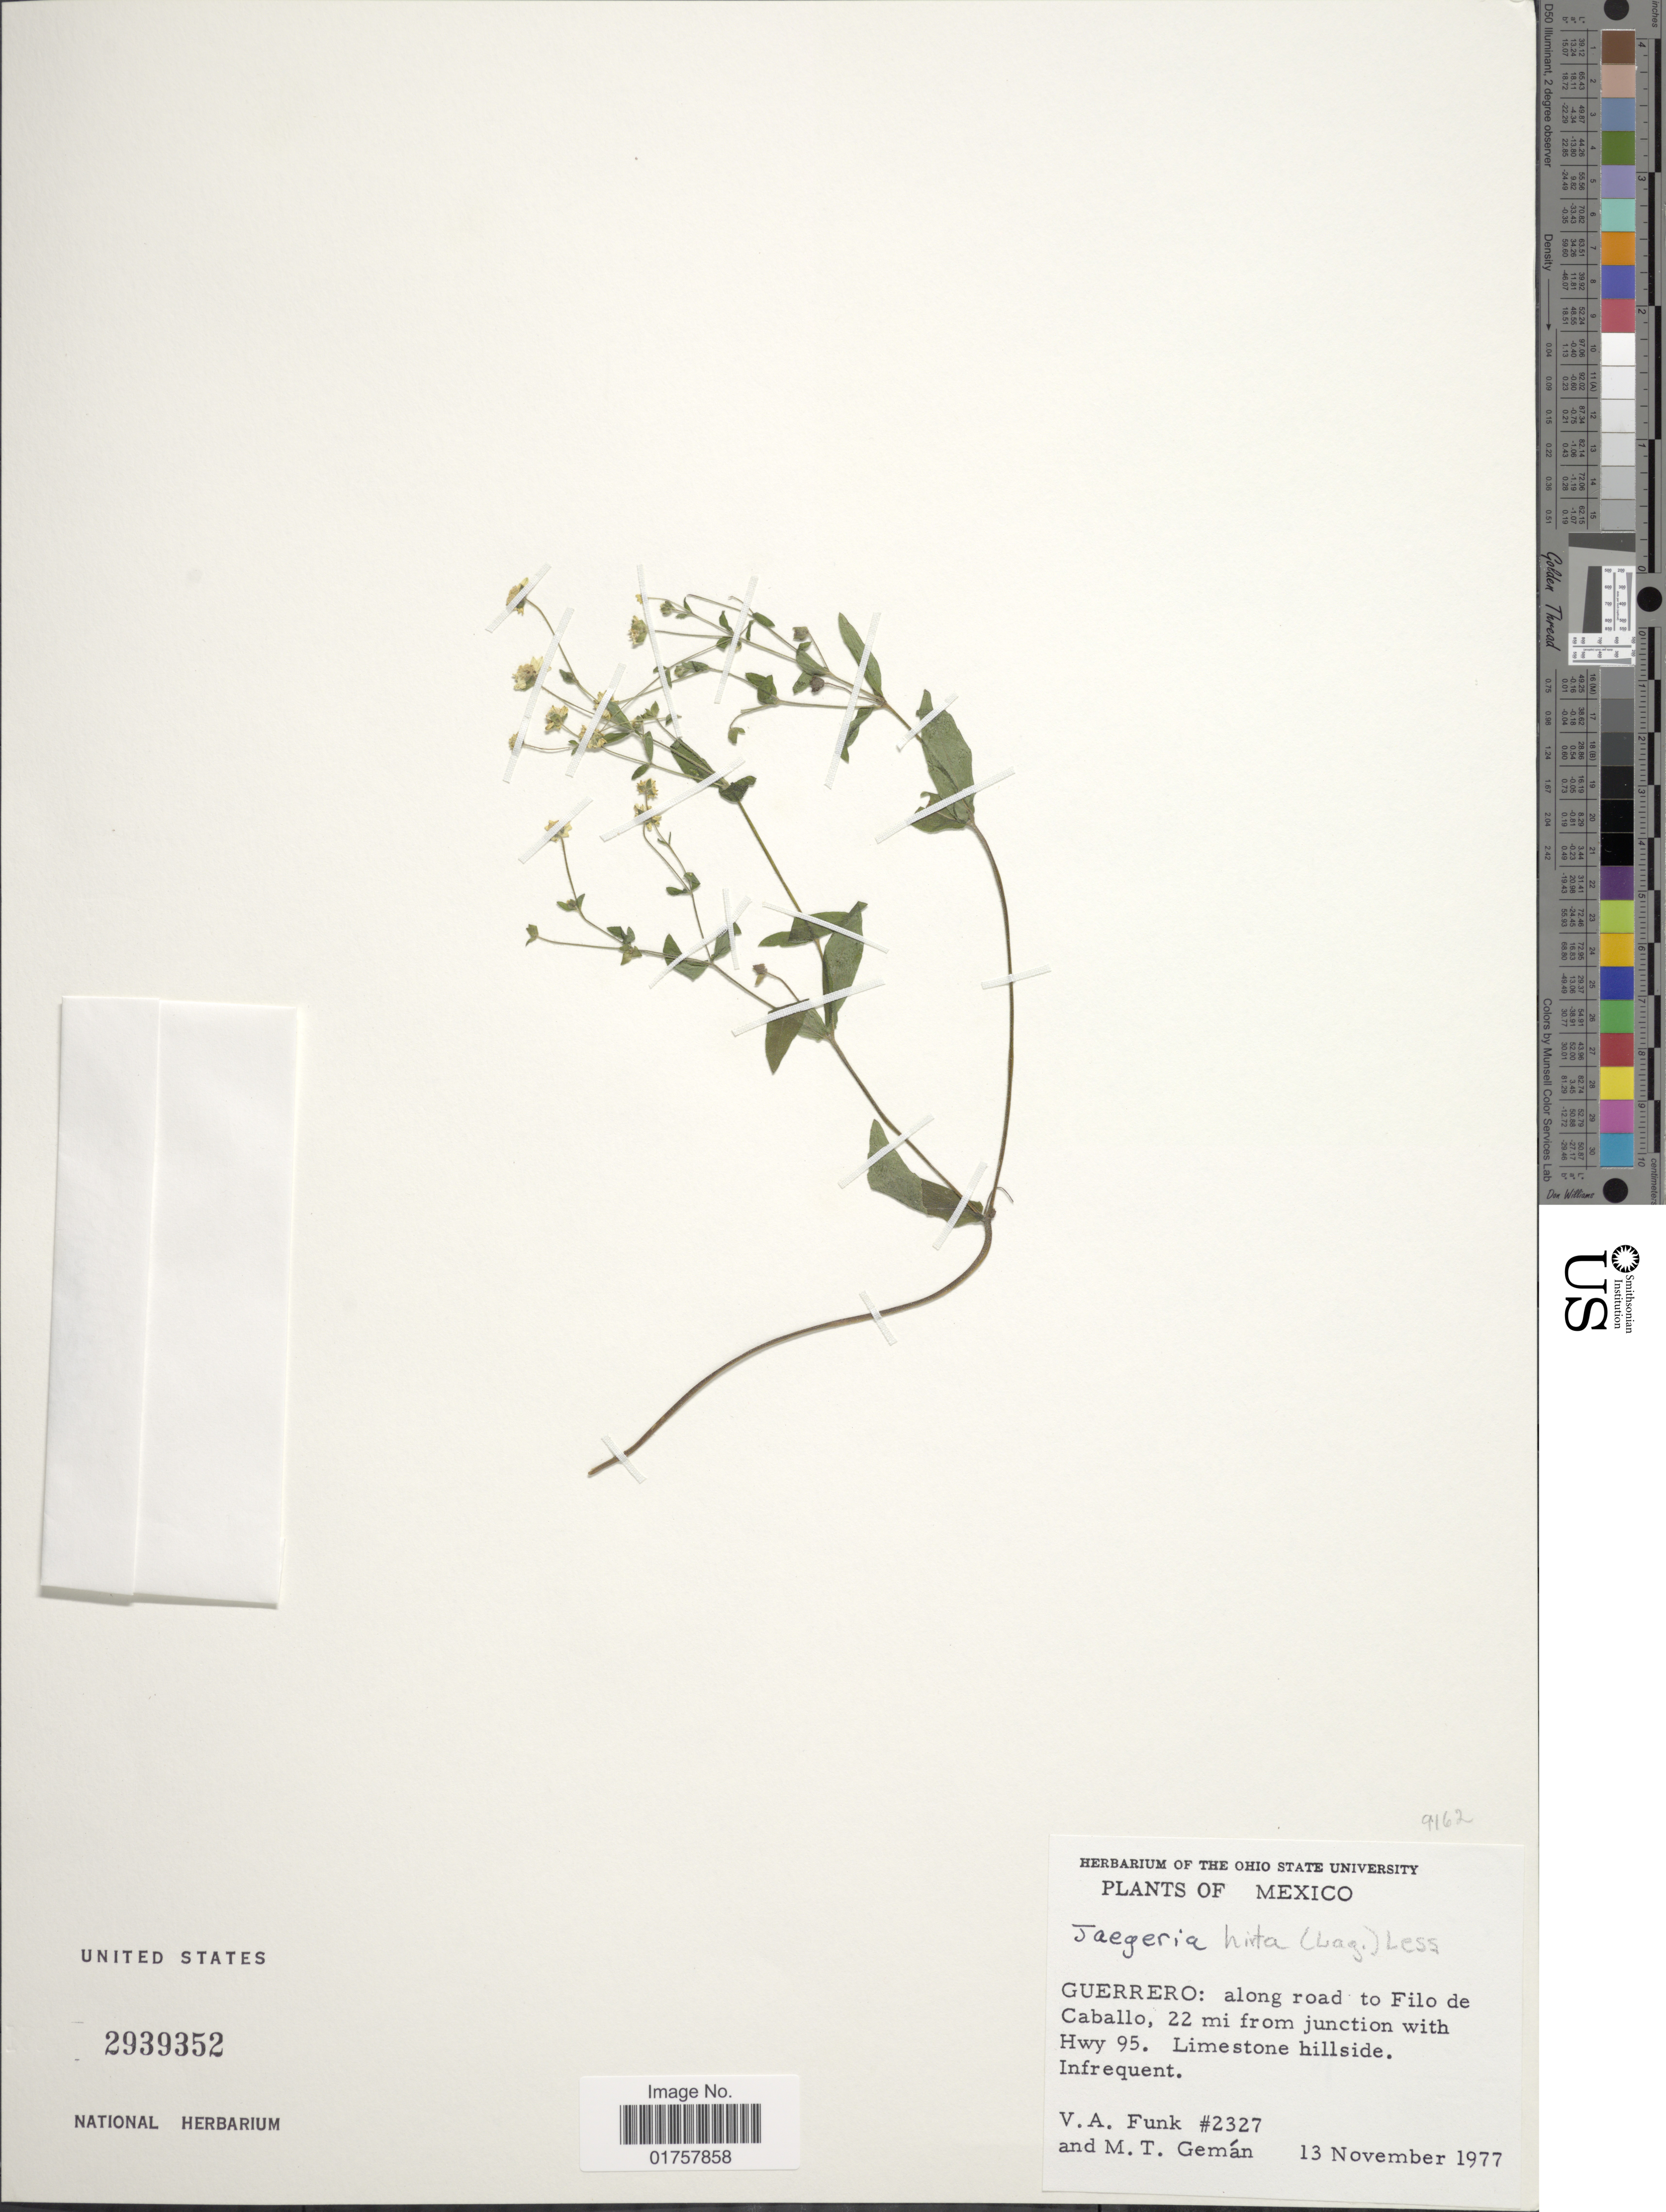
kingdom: Plantae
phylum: Tracheophyta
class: Magnoliopsida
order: Asterales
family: Asteraceae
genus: Jaegeria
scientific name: Jaegeria hirta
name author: (Lag.) Less.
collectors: V. Funk & M. Gemán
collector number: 2327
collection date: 1977-11-13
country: Mexico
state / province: Guerrero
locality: Along road to Filo de Caballo, 22 mi from junction with Hwy 95, Limestone hillside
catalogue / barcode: US 2939352